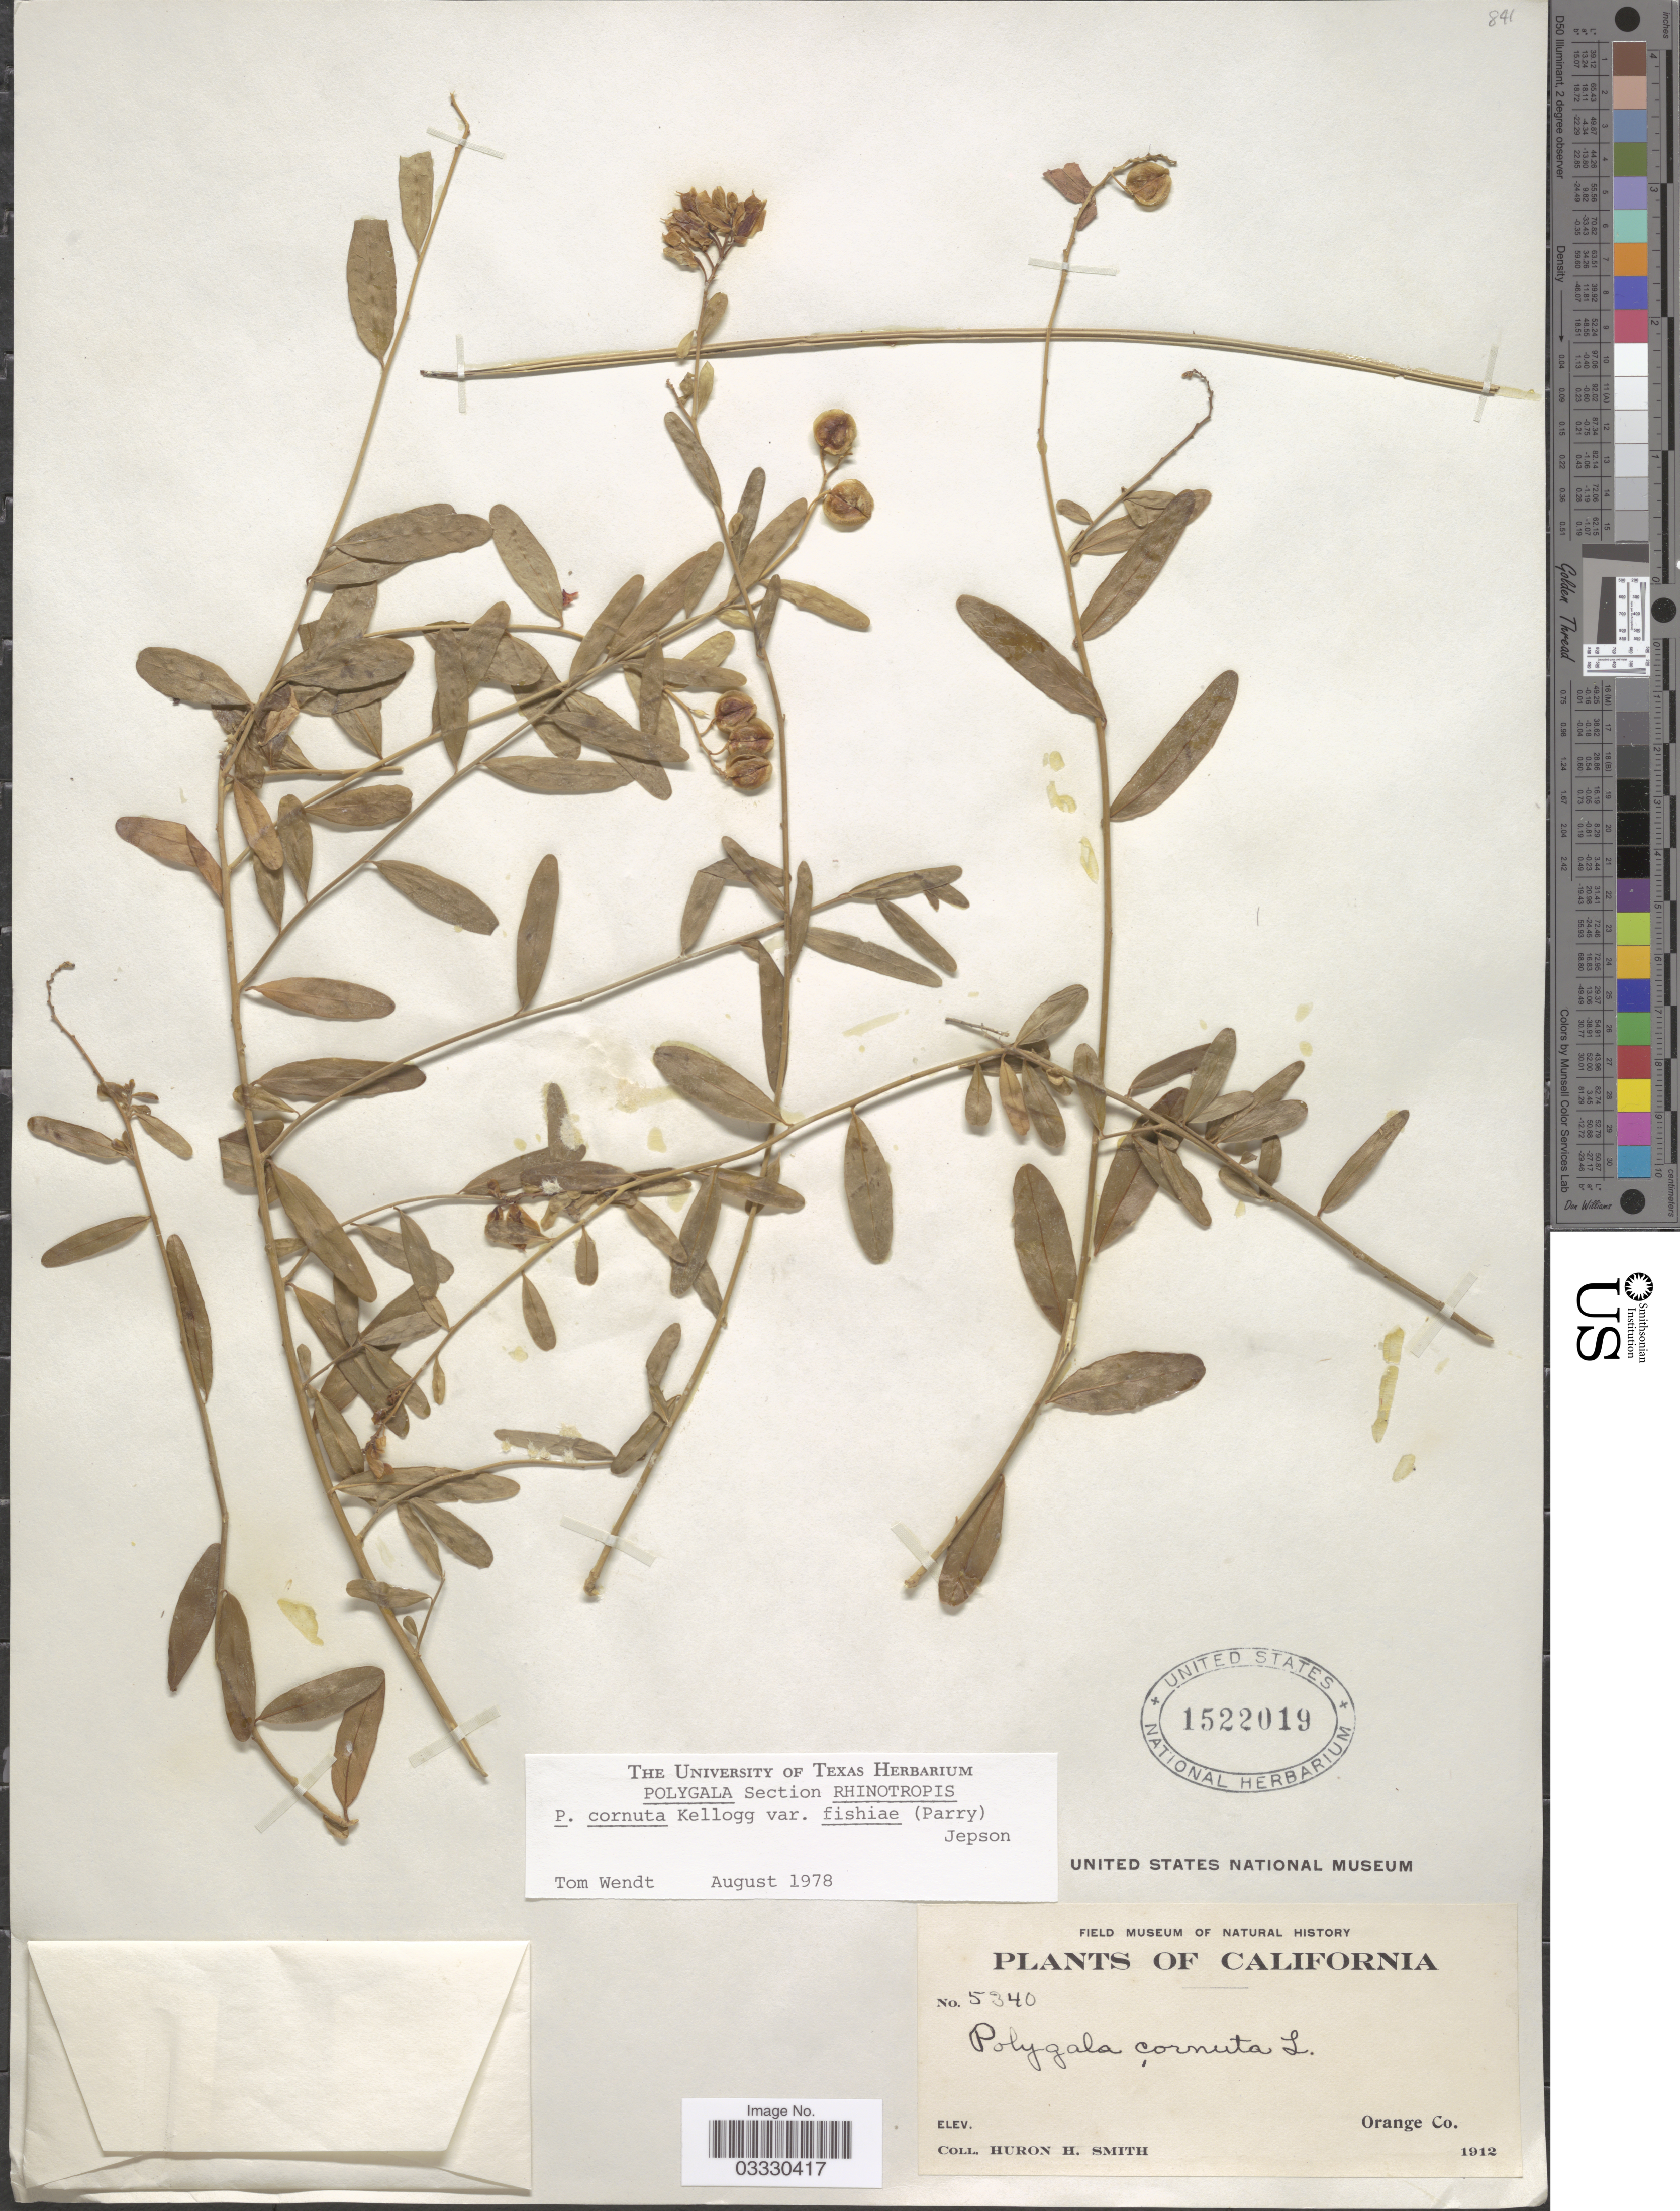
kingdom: Plantae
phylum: Tracheophyta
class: Magnoliopsida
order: Fabales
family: Polygalaceae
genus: Rhinotropis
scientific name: Rhinotropis cornuta var. fishiae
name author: (Parry) J.R. Abbott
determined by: Strong, Mark T., (BOT), Smithsonian Institution - National Museum of Natural History (UNITED STATES)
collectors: Huron H. Smith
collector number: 5340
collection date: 1912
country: United States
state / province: California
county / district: Orange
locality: Orange Co.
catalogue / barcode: US 1522019